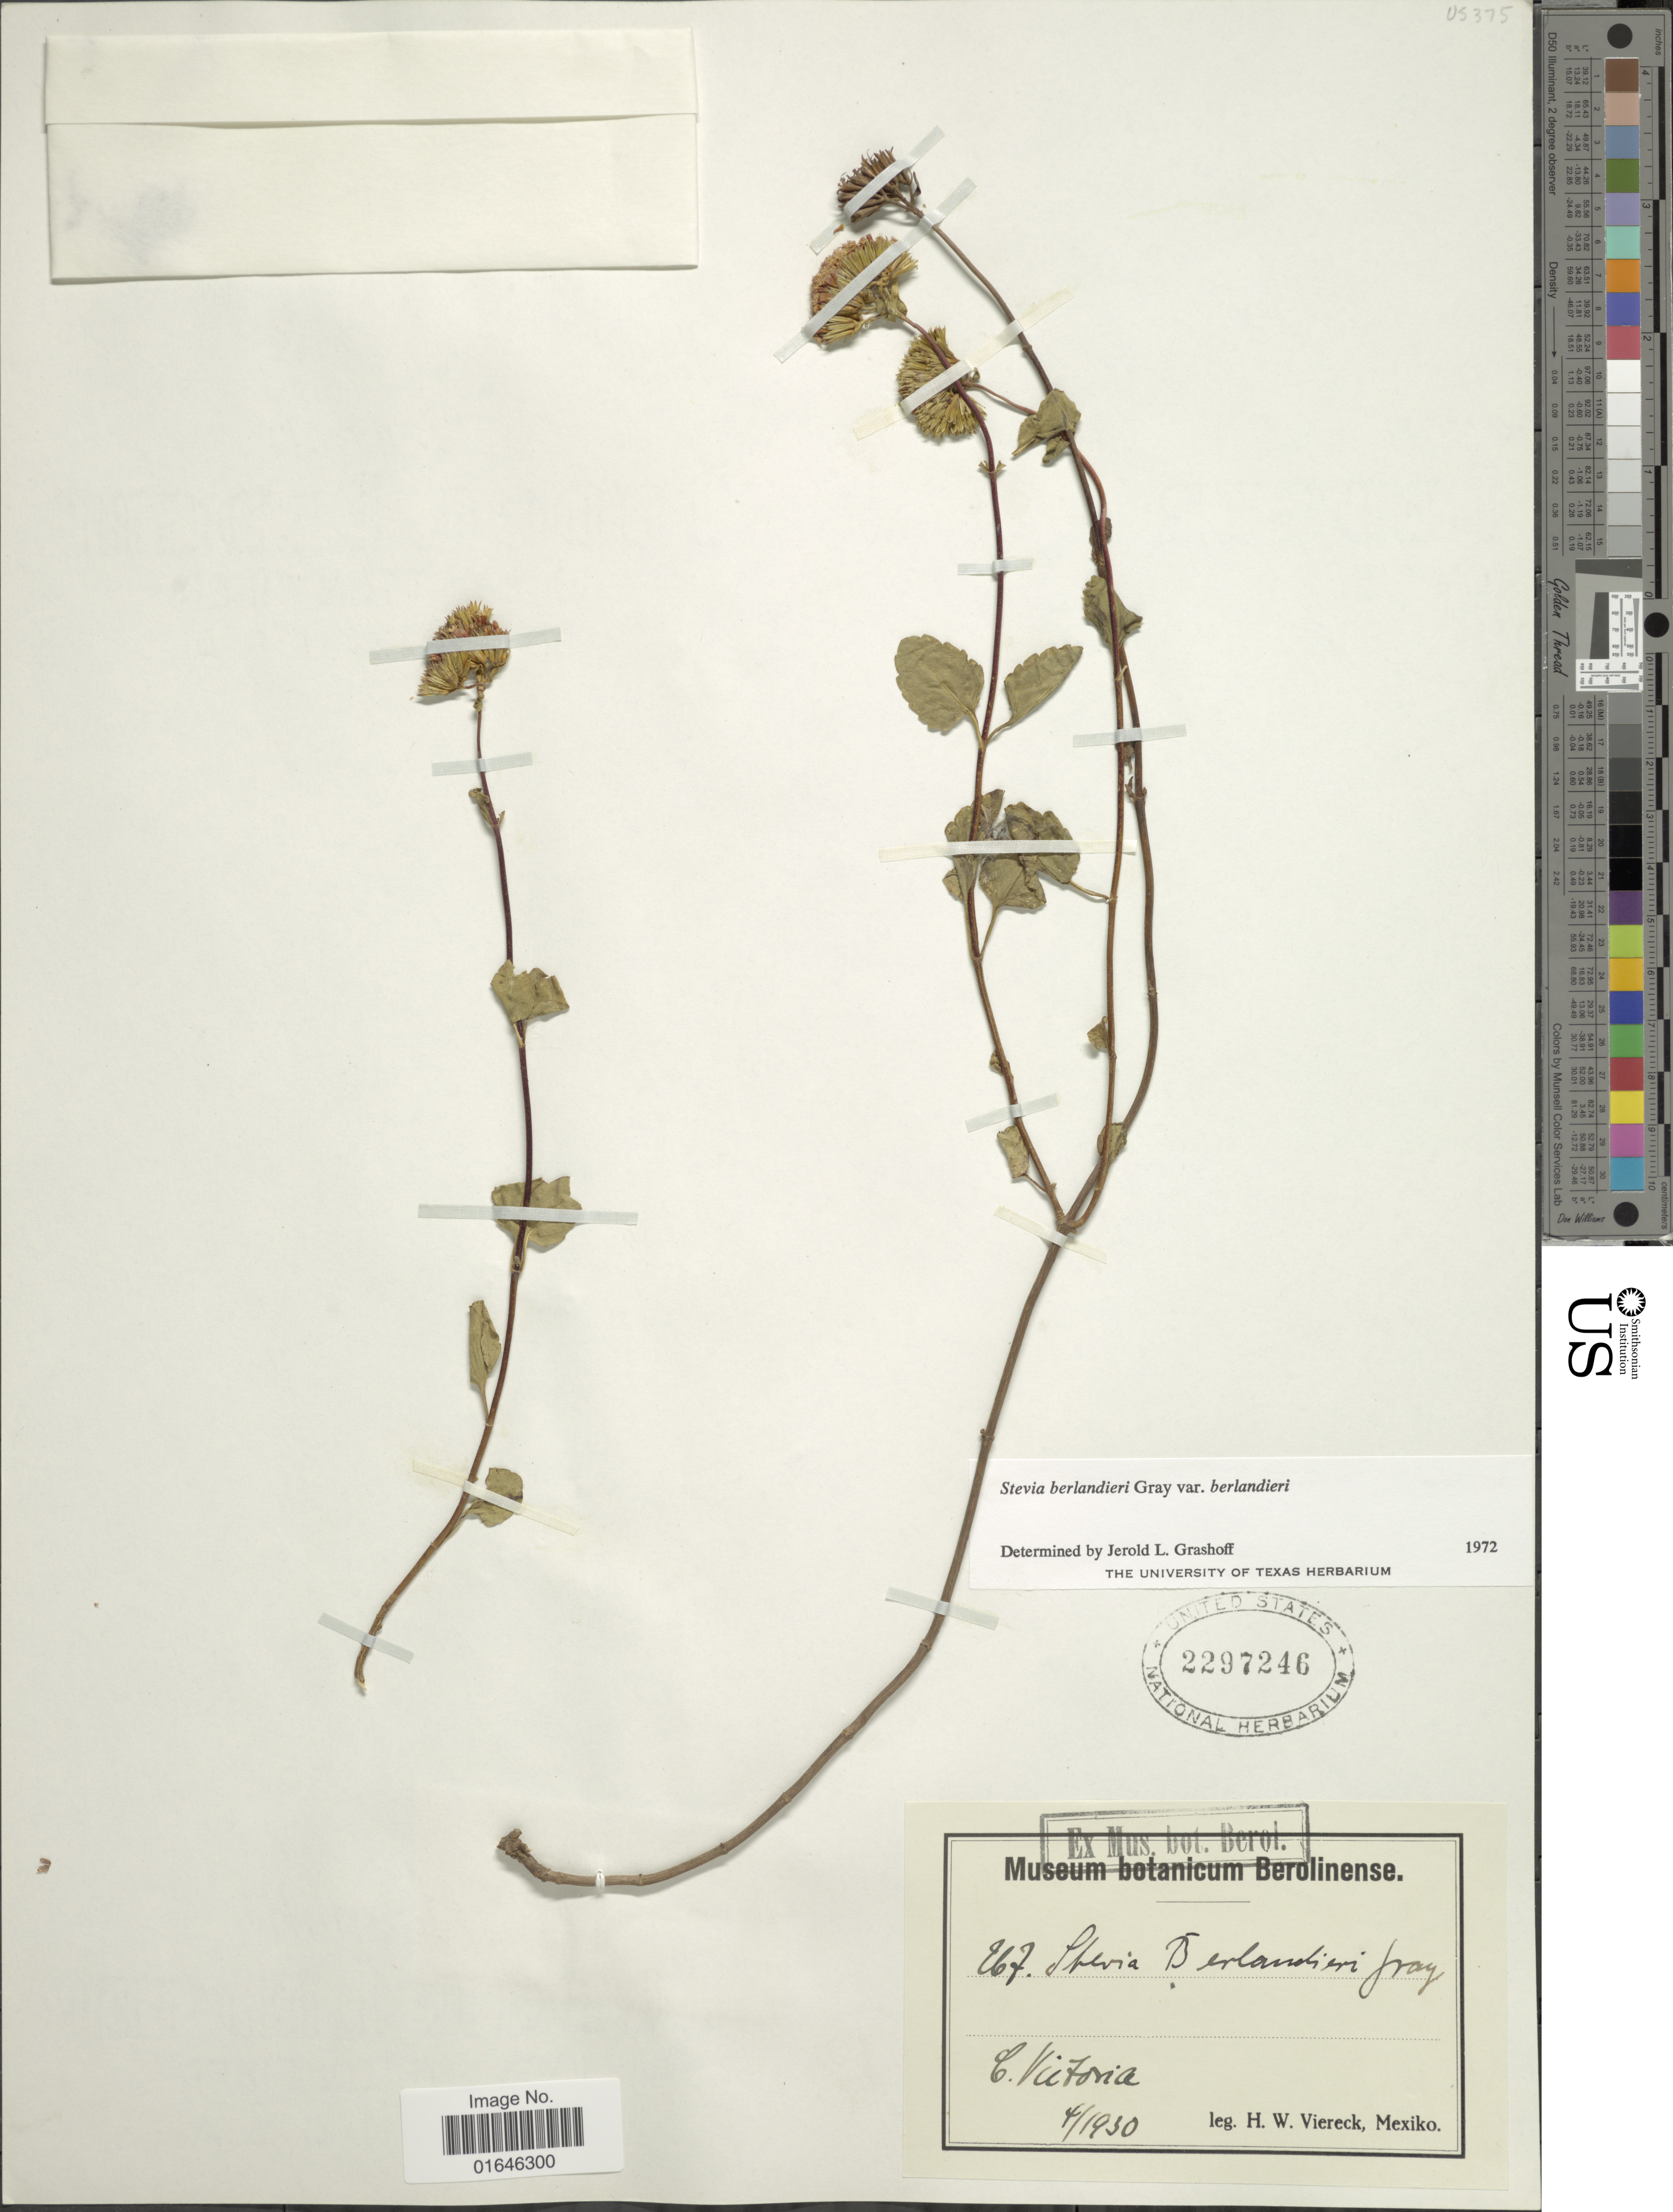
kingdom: Plantae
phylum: Tracheophyta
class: Magnoliopsida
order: Asterales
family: Asteraceae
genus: Stevia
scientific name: Stevia berlandieri var. berlandieri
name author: A. Gray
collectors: H. W. Viereck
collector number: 367*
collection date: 1930-04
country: Mexico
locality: E. Victoria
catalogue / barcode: US 2297246